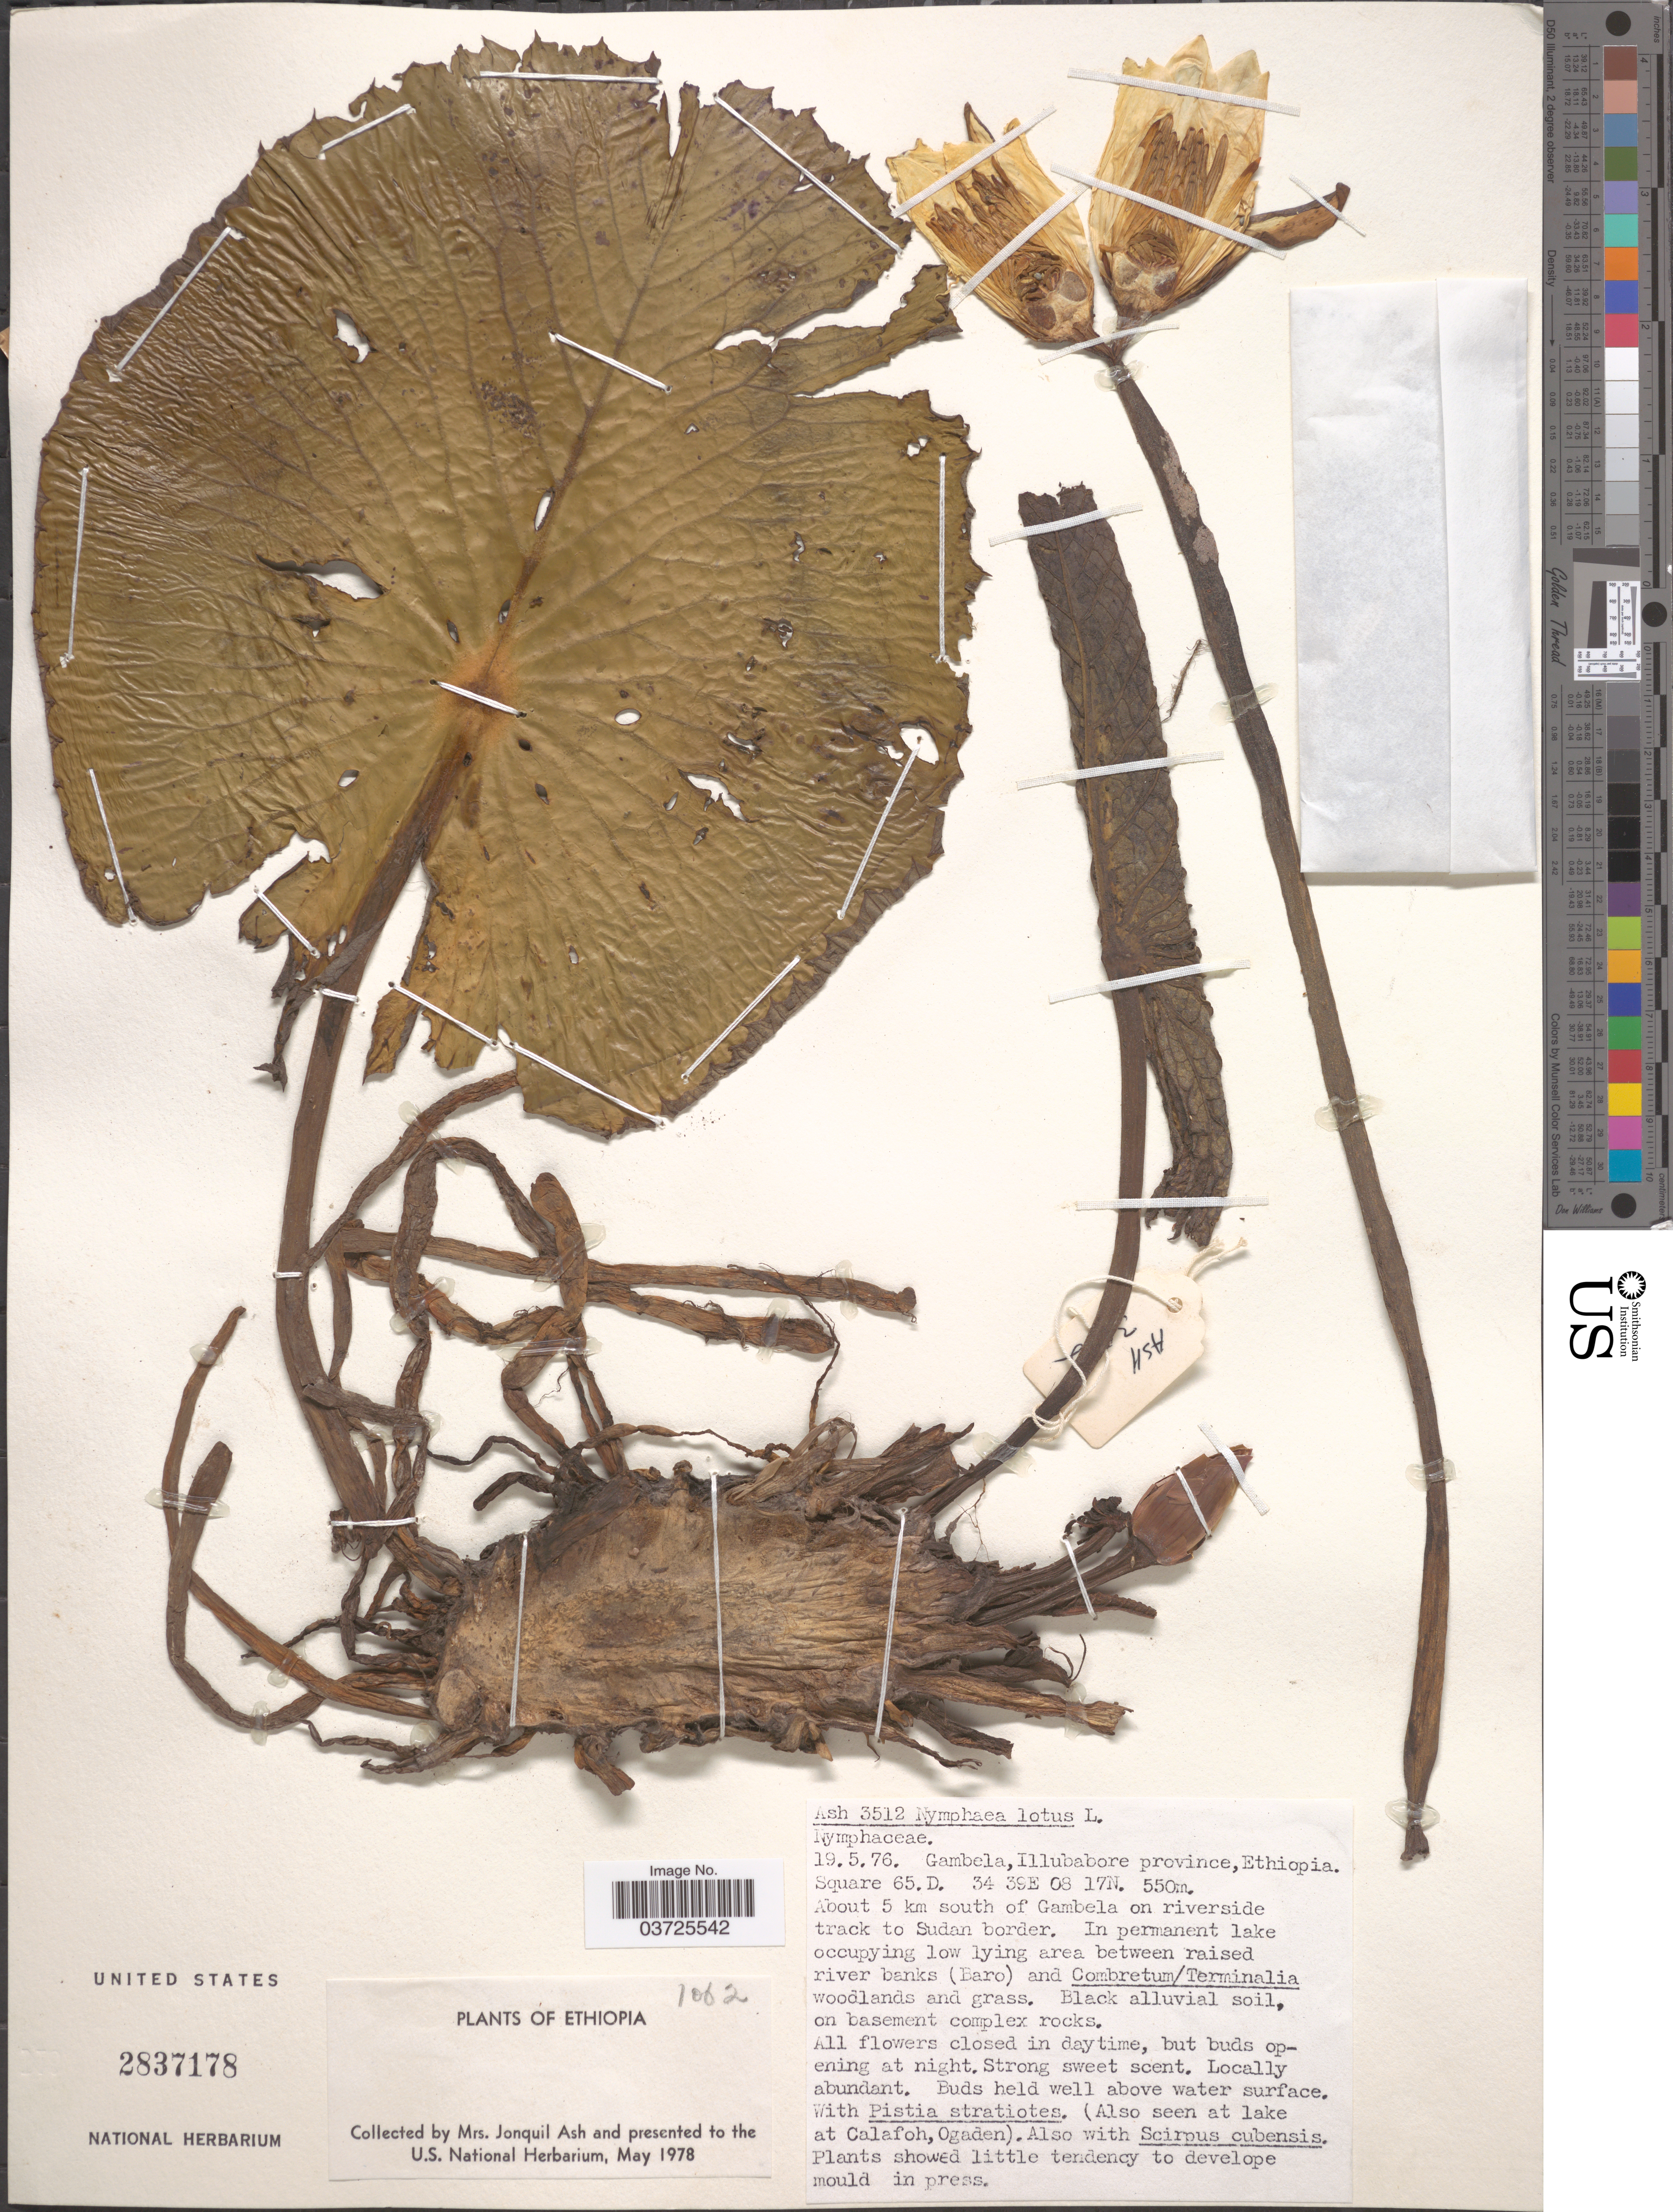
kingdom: Plantae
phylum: Tracheophyta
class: Magnoliopsida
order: Nymphaeales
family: Nymphaeaceae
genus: Nymphaea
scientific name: Nymphaea lotus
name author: L.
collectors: J. Ash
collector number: Ash3512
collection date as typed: Transcribed d/m/y: 19/5/76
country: Ethiopia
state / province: Gambela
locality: Gambela, Illubabore province, Square 65. D. About 5 km south of Gambela on riverside track to Sudan border.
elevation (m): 550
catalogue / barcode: US 2837178